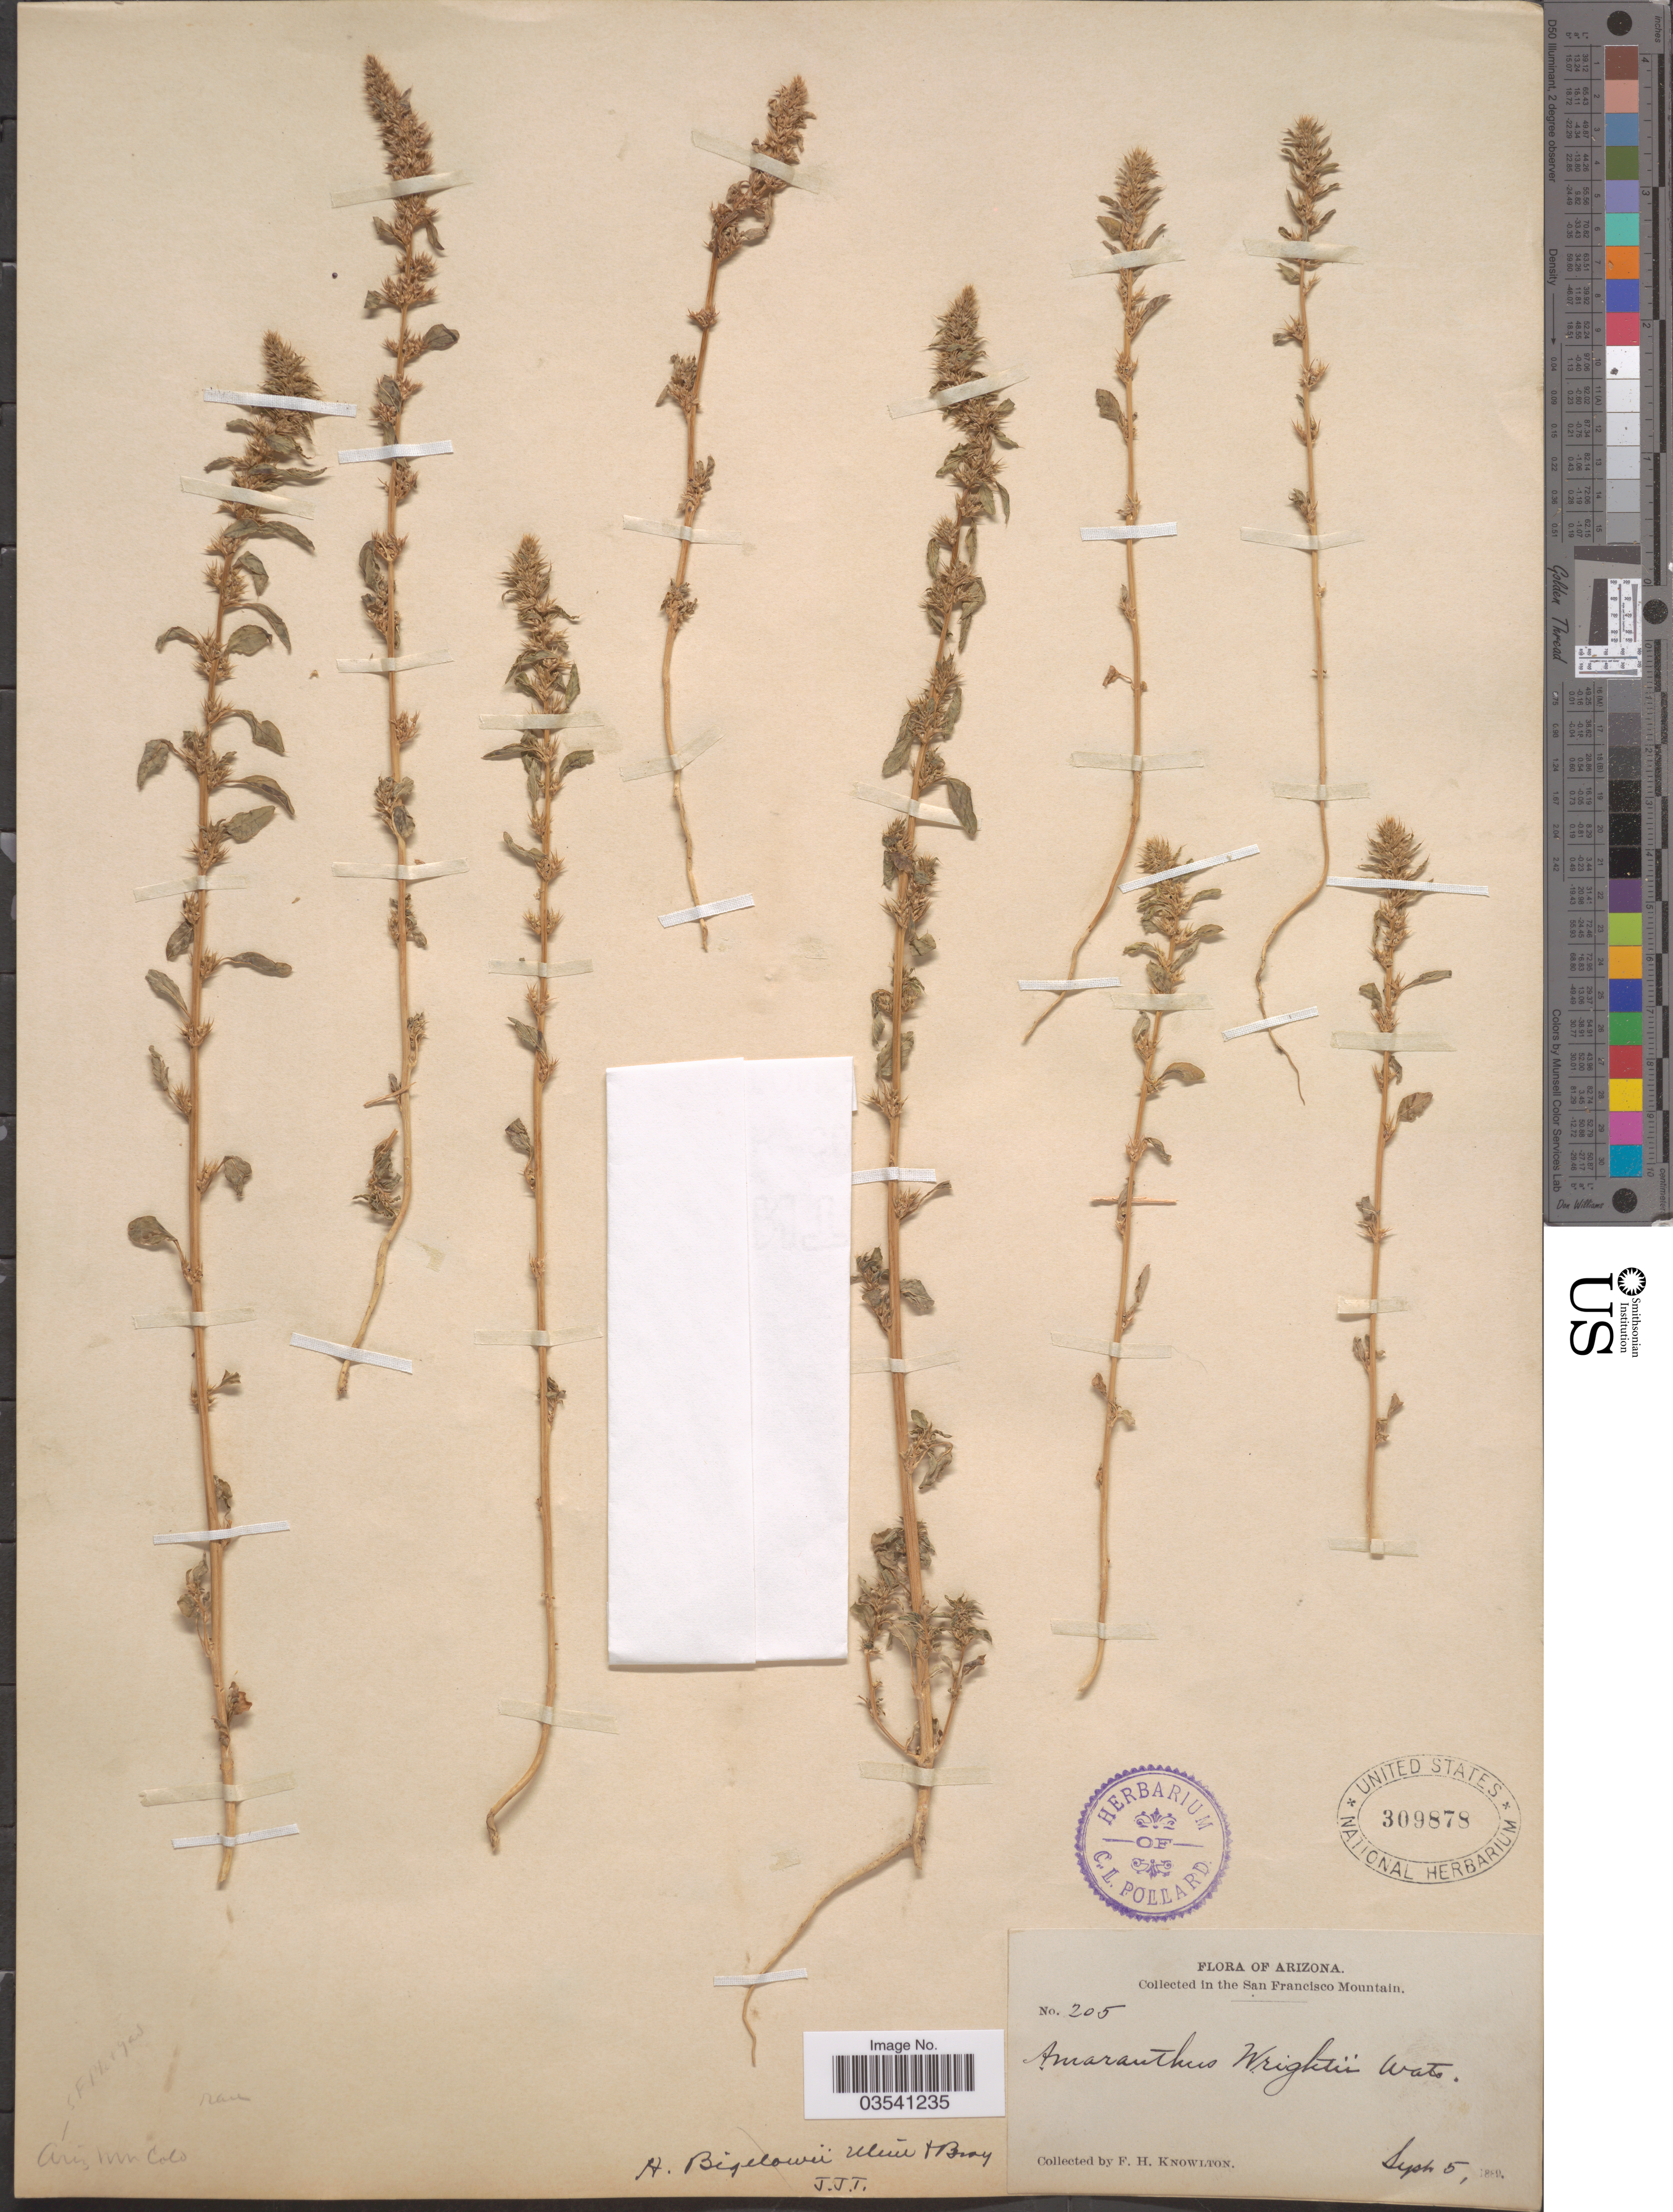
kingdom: Plantae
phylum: Tracheophyta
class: Magnoliopsida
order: Caryophyllales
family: Amaranthaceae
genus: Amaranthus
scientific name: Amaranthus wrightii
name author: S. Watson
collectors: F. H. Knowlton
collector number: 205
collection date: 1889-09-05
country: United States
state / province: Arizona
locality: San Francisco Mountain.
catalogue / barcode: US 309878